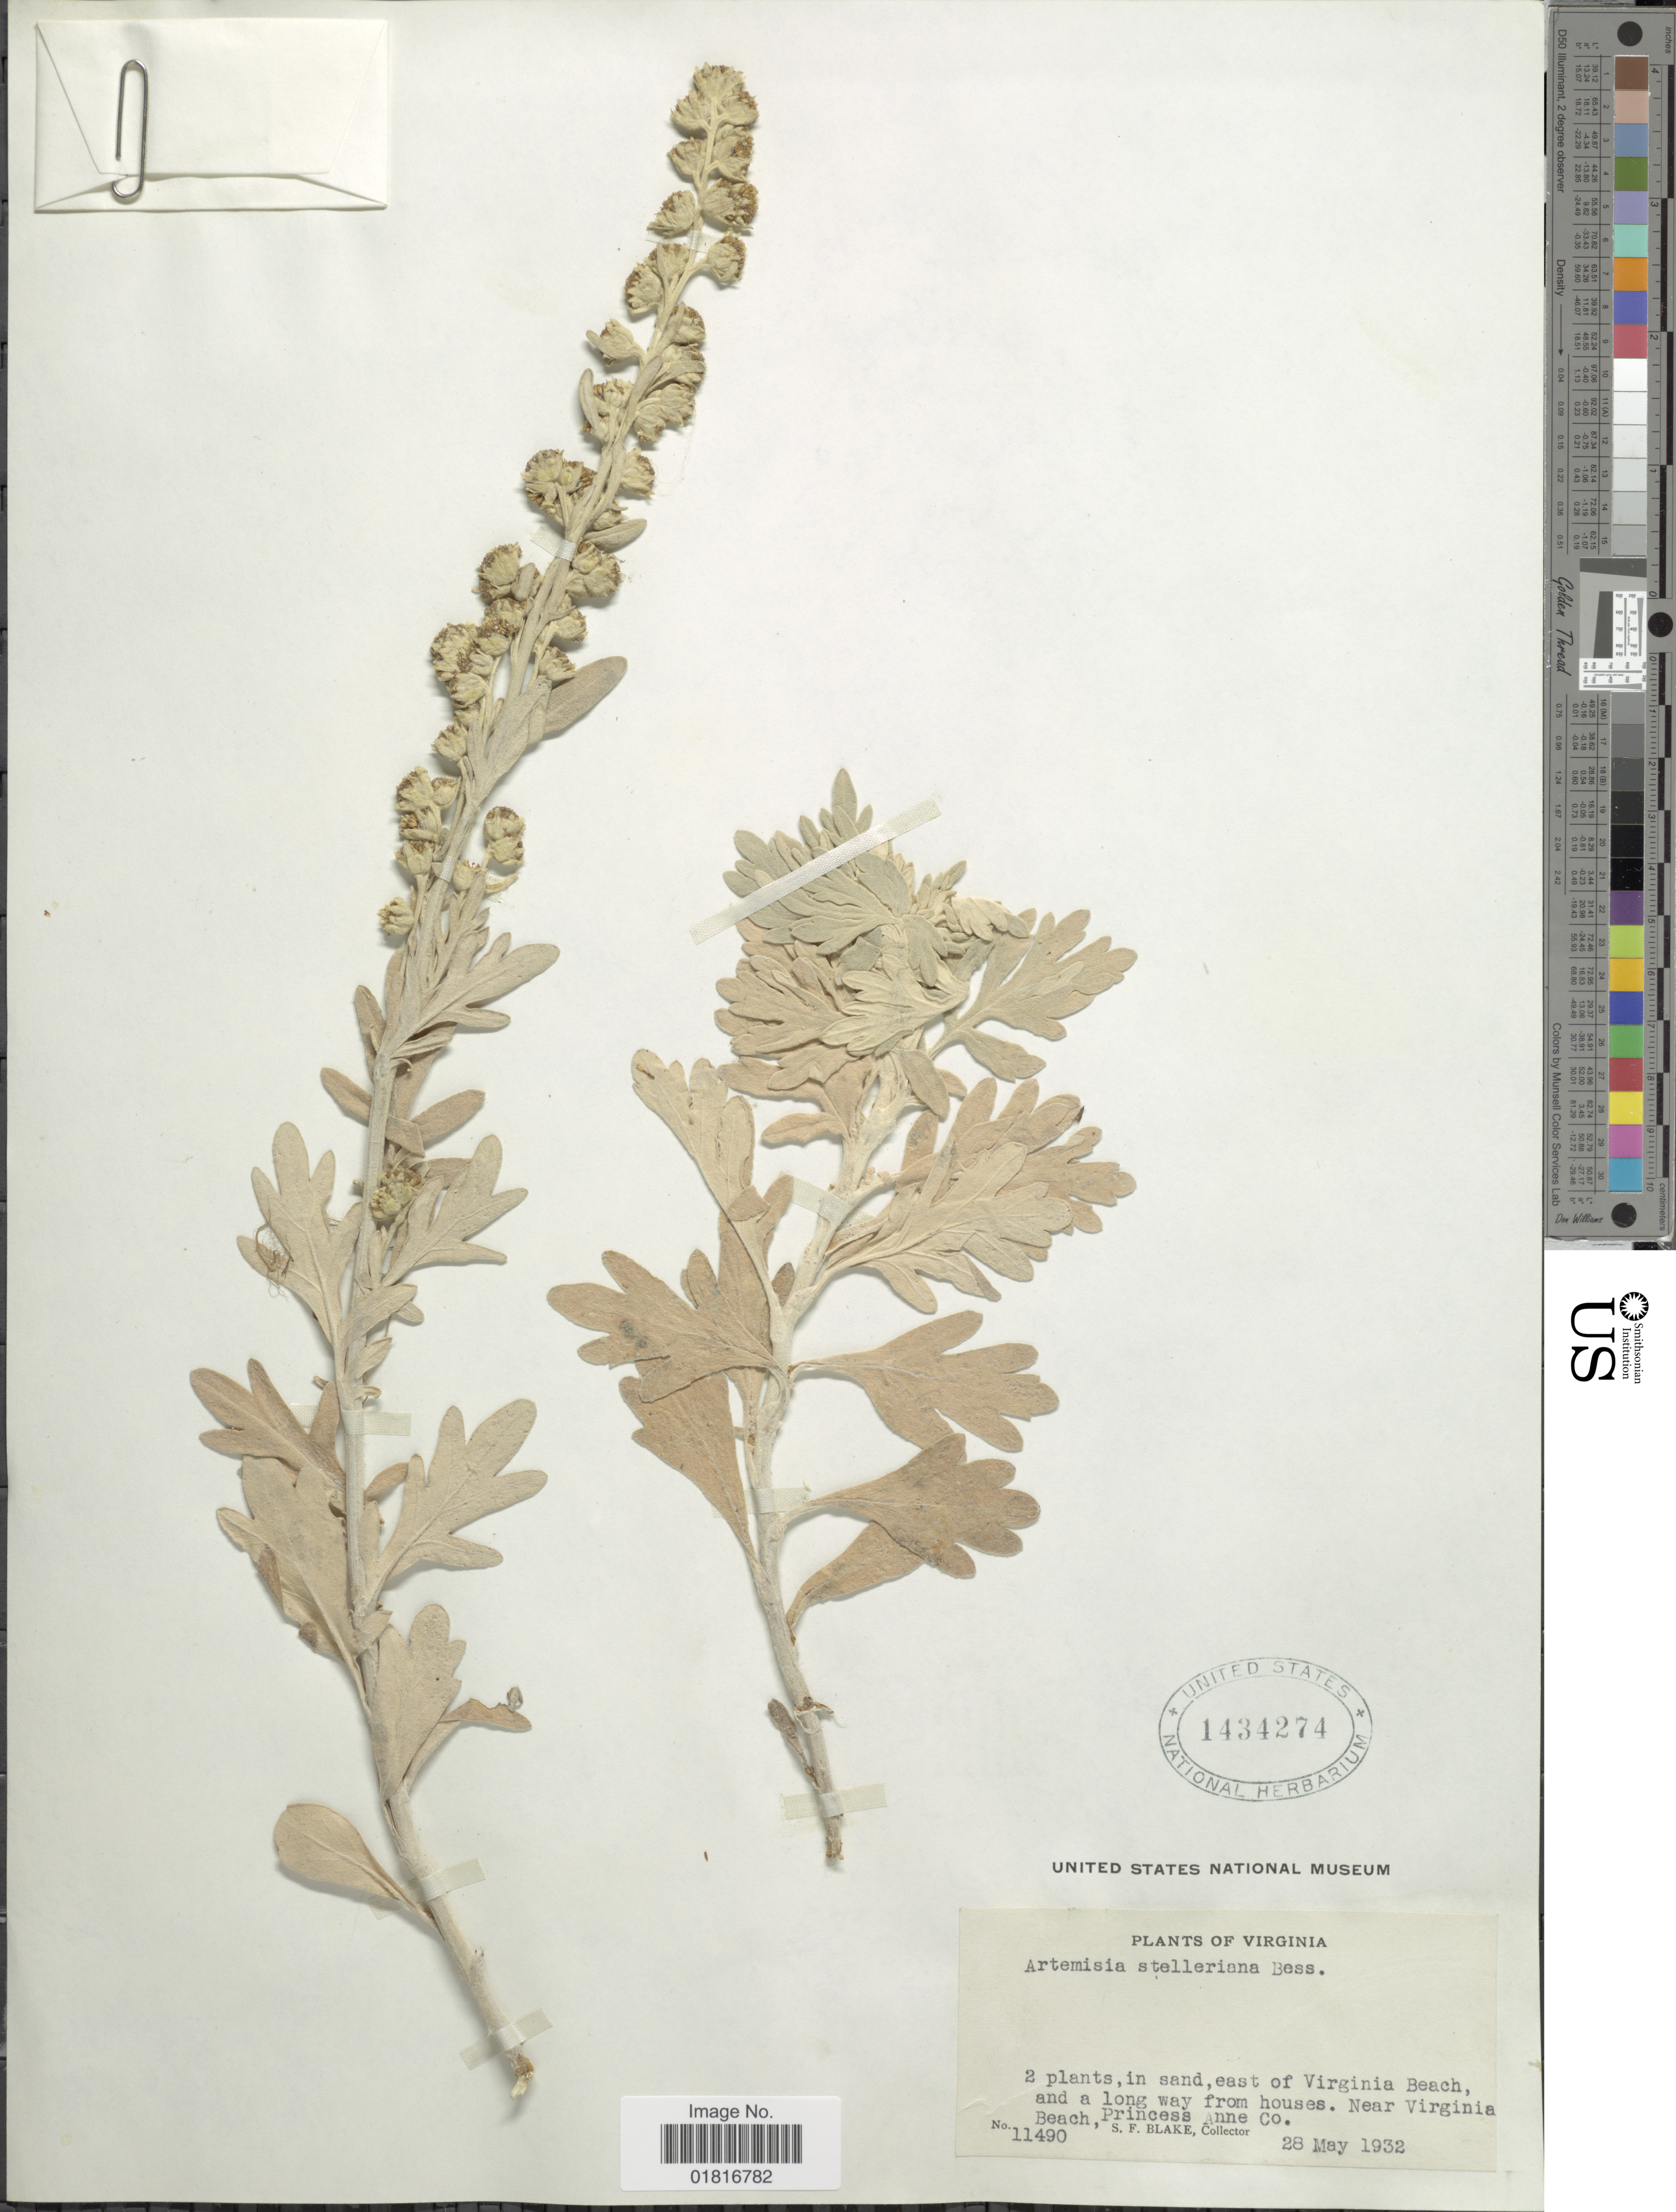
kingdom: Plantae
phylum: Tracheophyta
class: Magnoliopsida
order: Asterales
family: Asteraceae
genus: Artemisia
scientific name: Artemisia stelleriana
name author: Besser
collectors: S. Blake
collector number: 11490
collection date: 1932-05-28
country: United States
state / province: Virginia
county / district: City of Virginia Beach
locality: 2 plants, in sand, E of Virginia Beach, and a long way from houses. Near Virginia Beach, (Princess Anne Co. = City of Virginia Beach in part)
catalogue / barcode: US 1434274